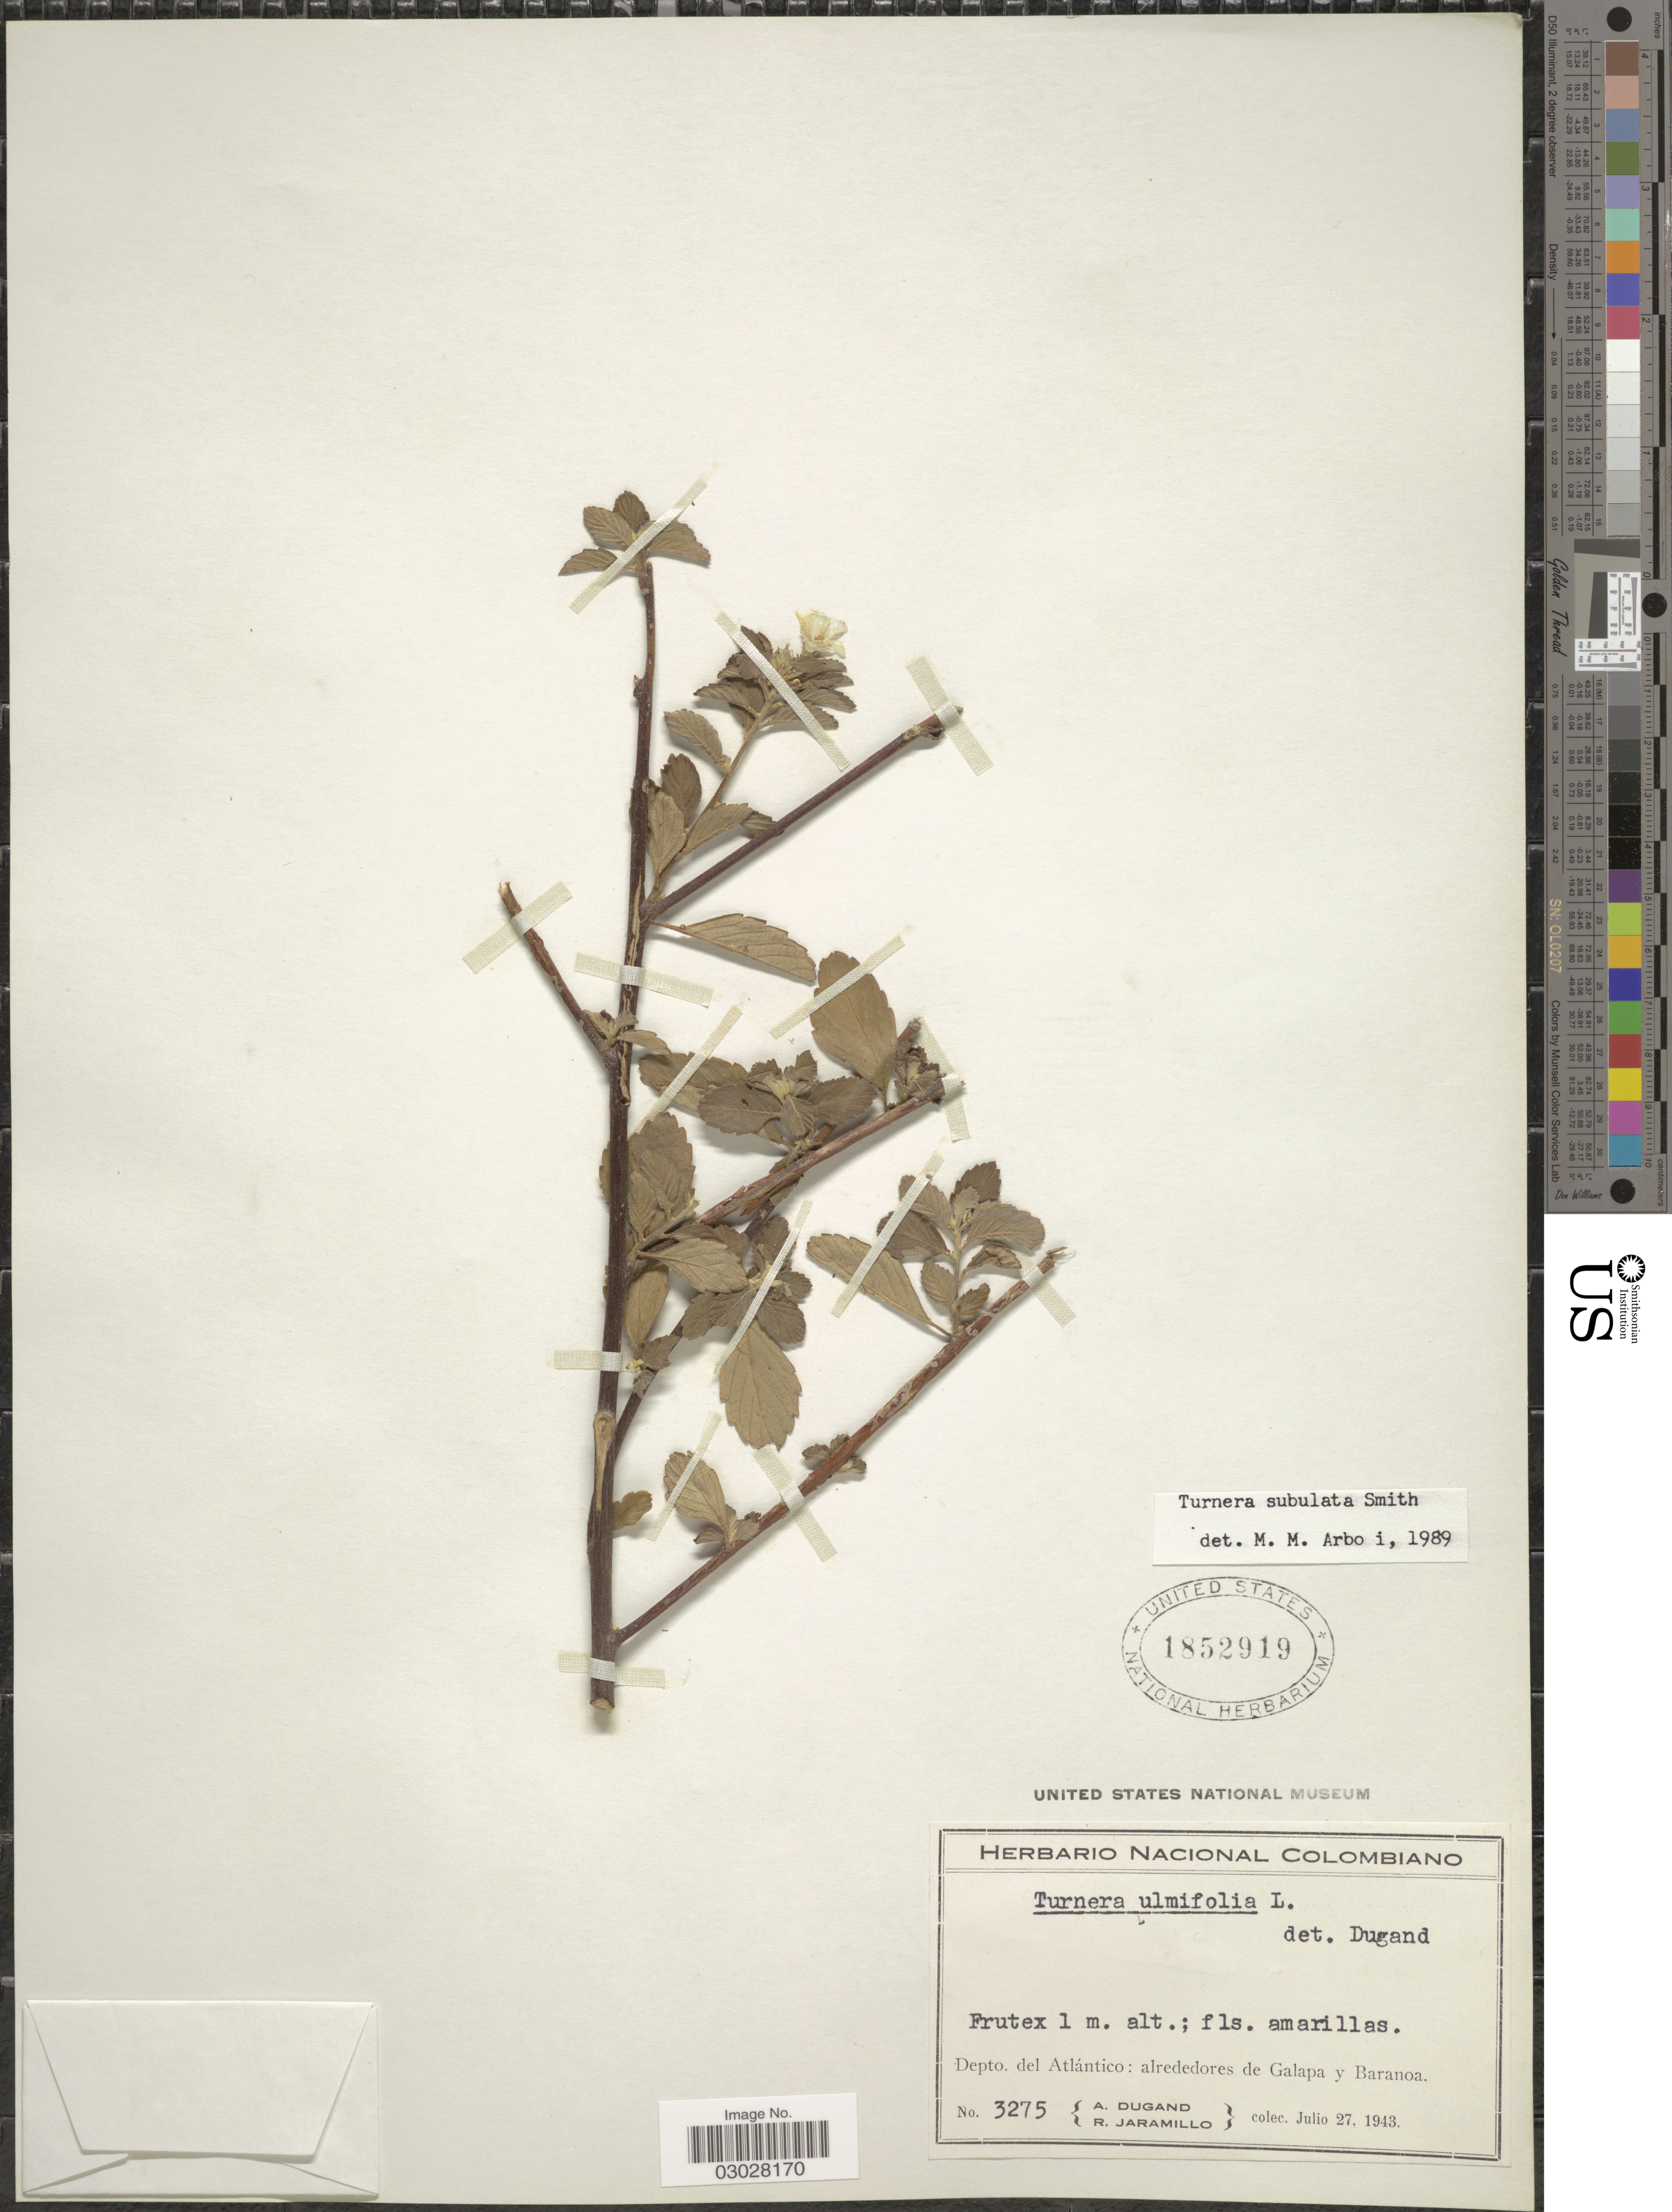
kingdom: Plantae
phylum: Tracheophyta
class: Magnoliopsida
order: Malpighiales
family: Turneraceae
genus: Turnera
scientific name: Turnera subulata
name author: Sm.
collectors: A. Dugand & R. Jaramillo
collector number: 3275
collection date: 1943-07-27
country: Colombia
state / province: Atlántico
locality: Depto. del Atlántico: alrededores de Galapa y Baranoa.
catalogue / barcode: US 1852919